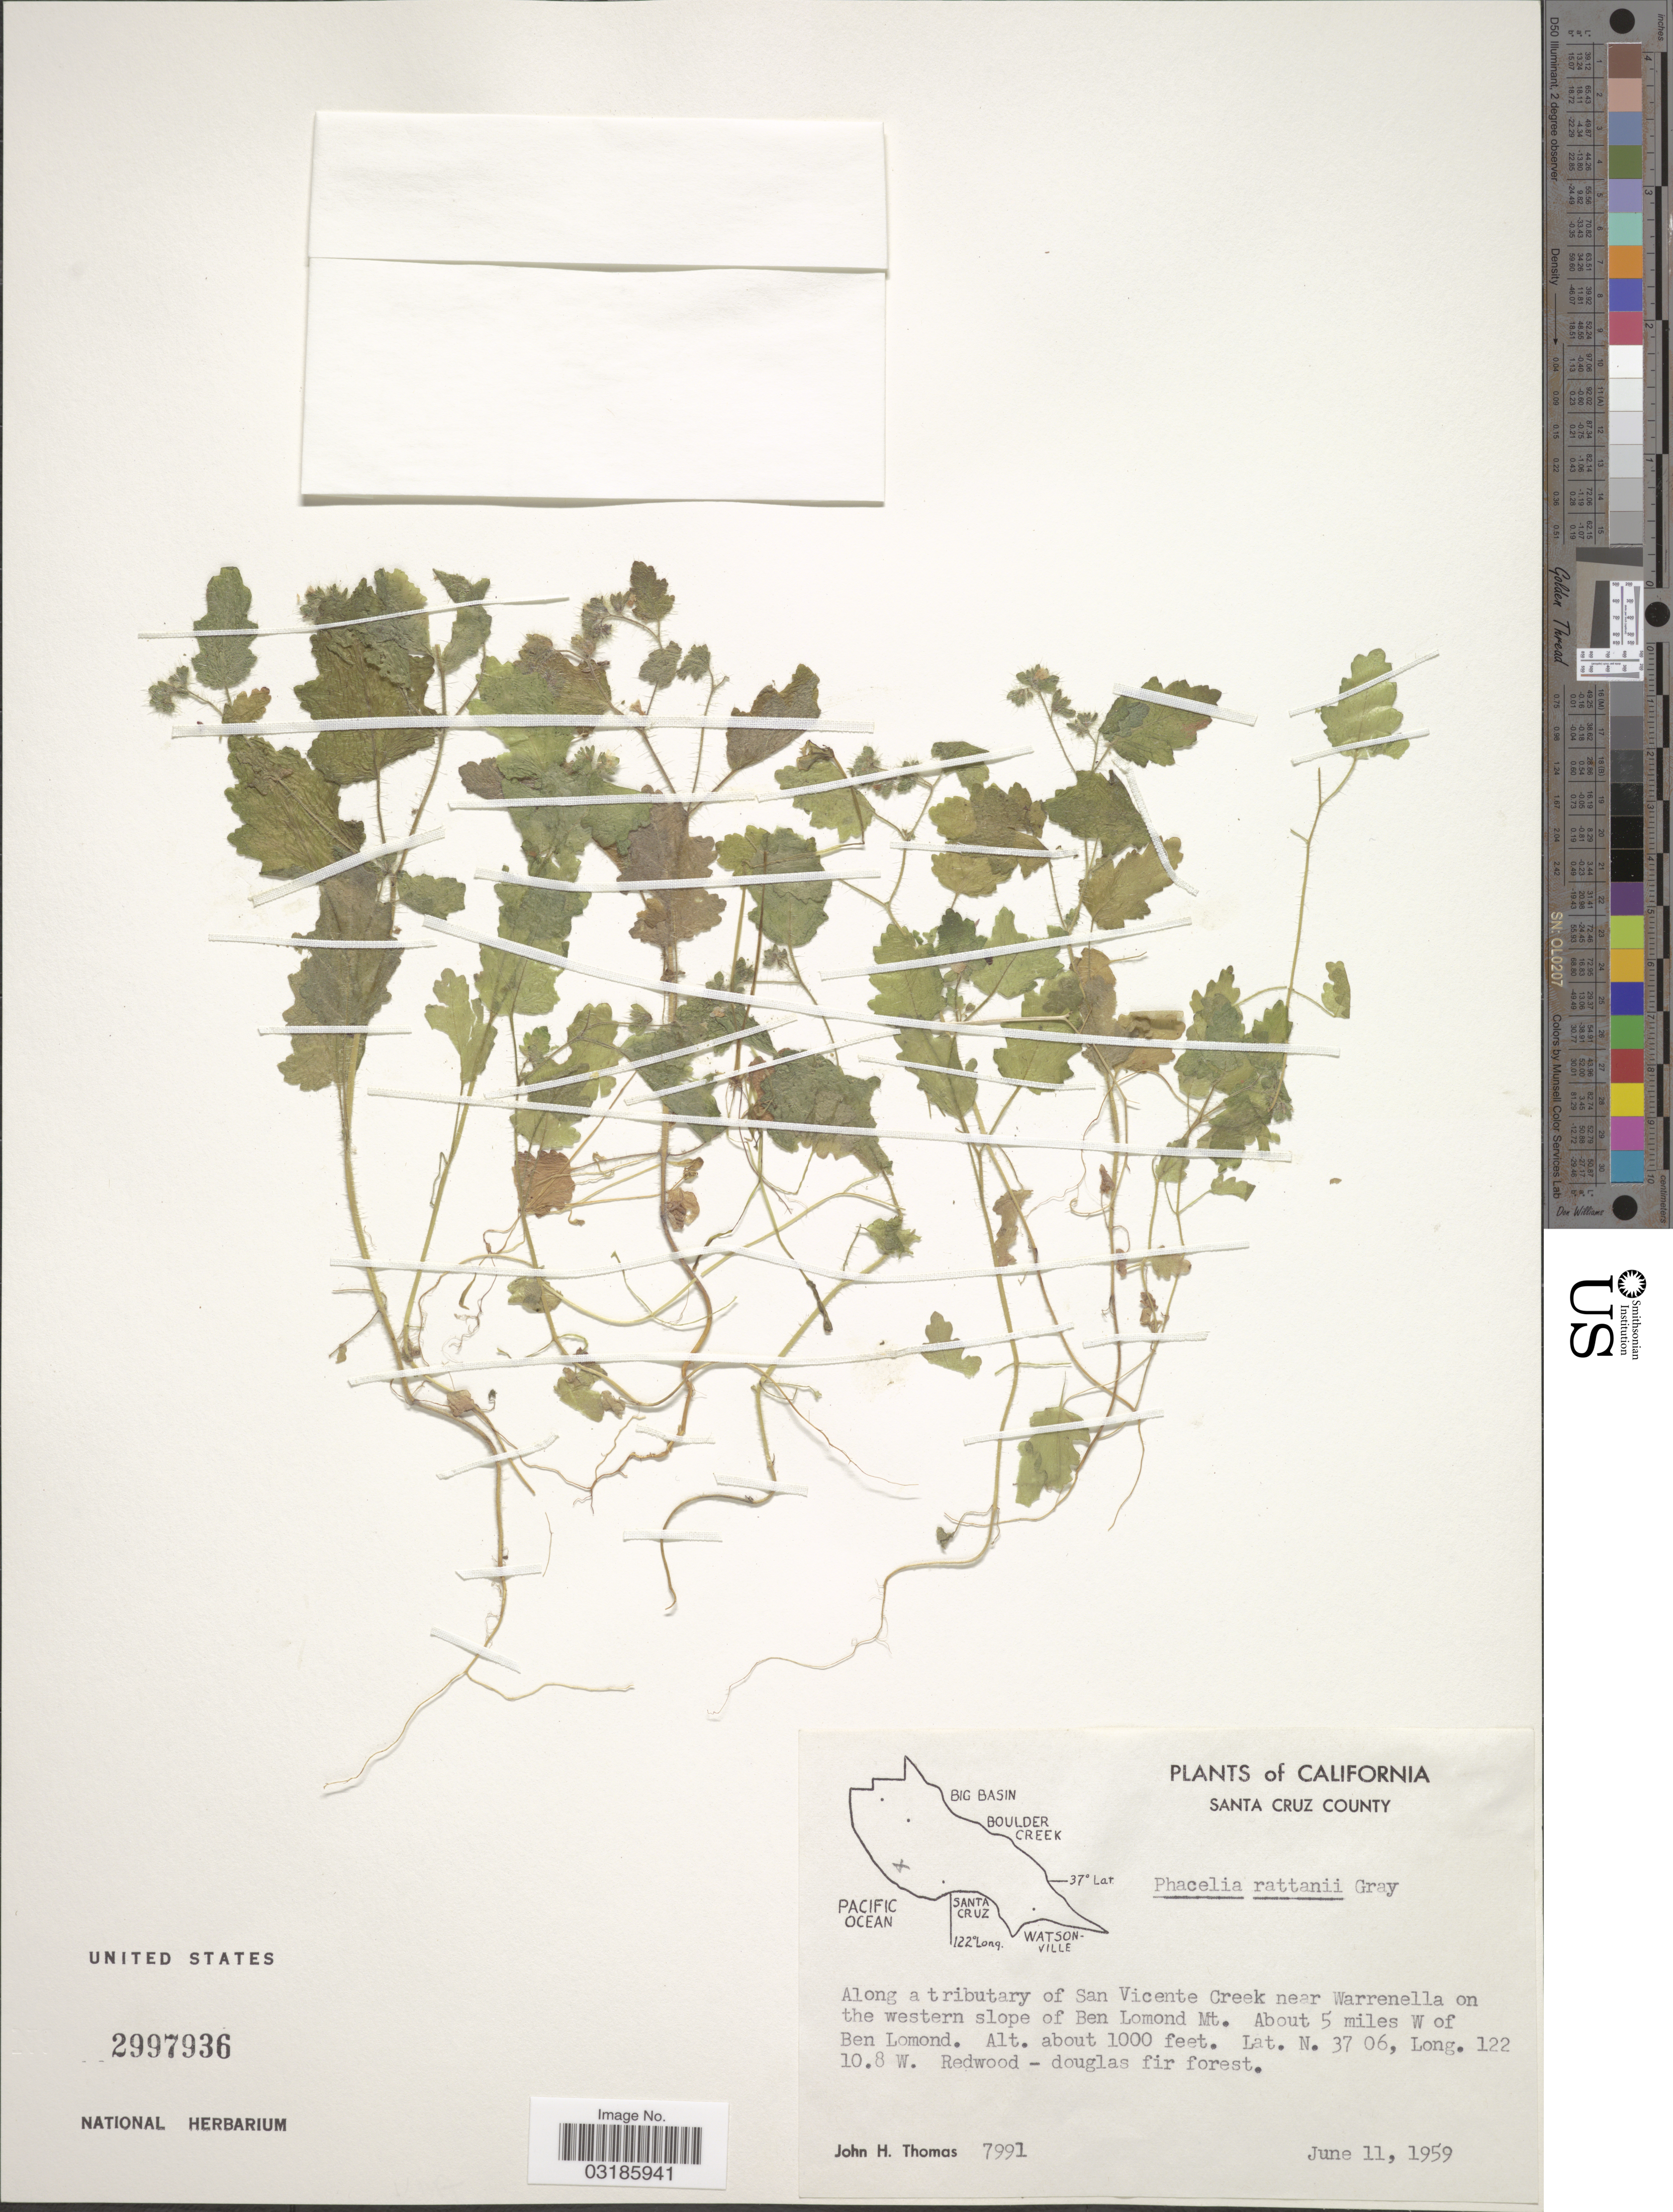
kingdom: Plantae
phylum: Tracheophyta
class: Magnoliopsida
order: Boraginales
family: Hydrophyllaceae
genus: Phacelia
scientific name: Phacelia rattanii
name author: A. Gray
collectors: J. H. Thomas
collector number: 7991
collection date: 1959-06-11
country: United States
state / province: California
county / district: Santa Cruz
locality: Santa Cruz County. Along a tributary of San Vicente Creek near Warrenella on the western slope of Ben Lomond Mt. About 5 miles W of Ben Lomond.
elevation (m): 305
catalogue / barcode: US 2997936